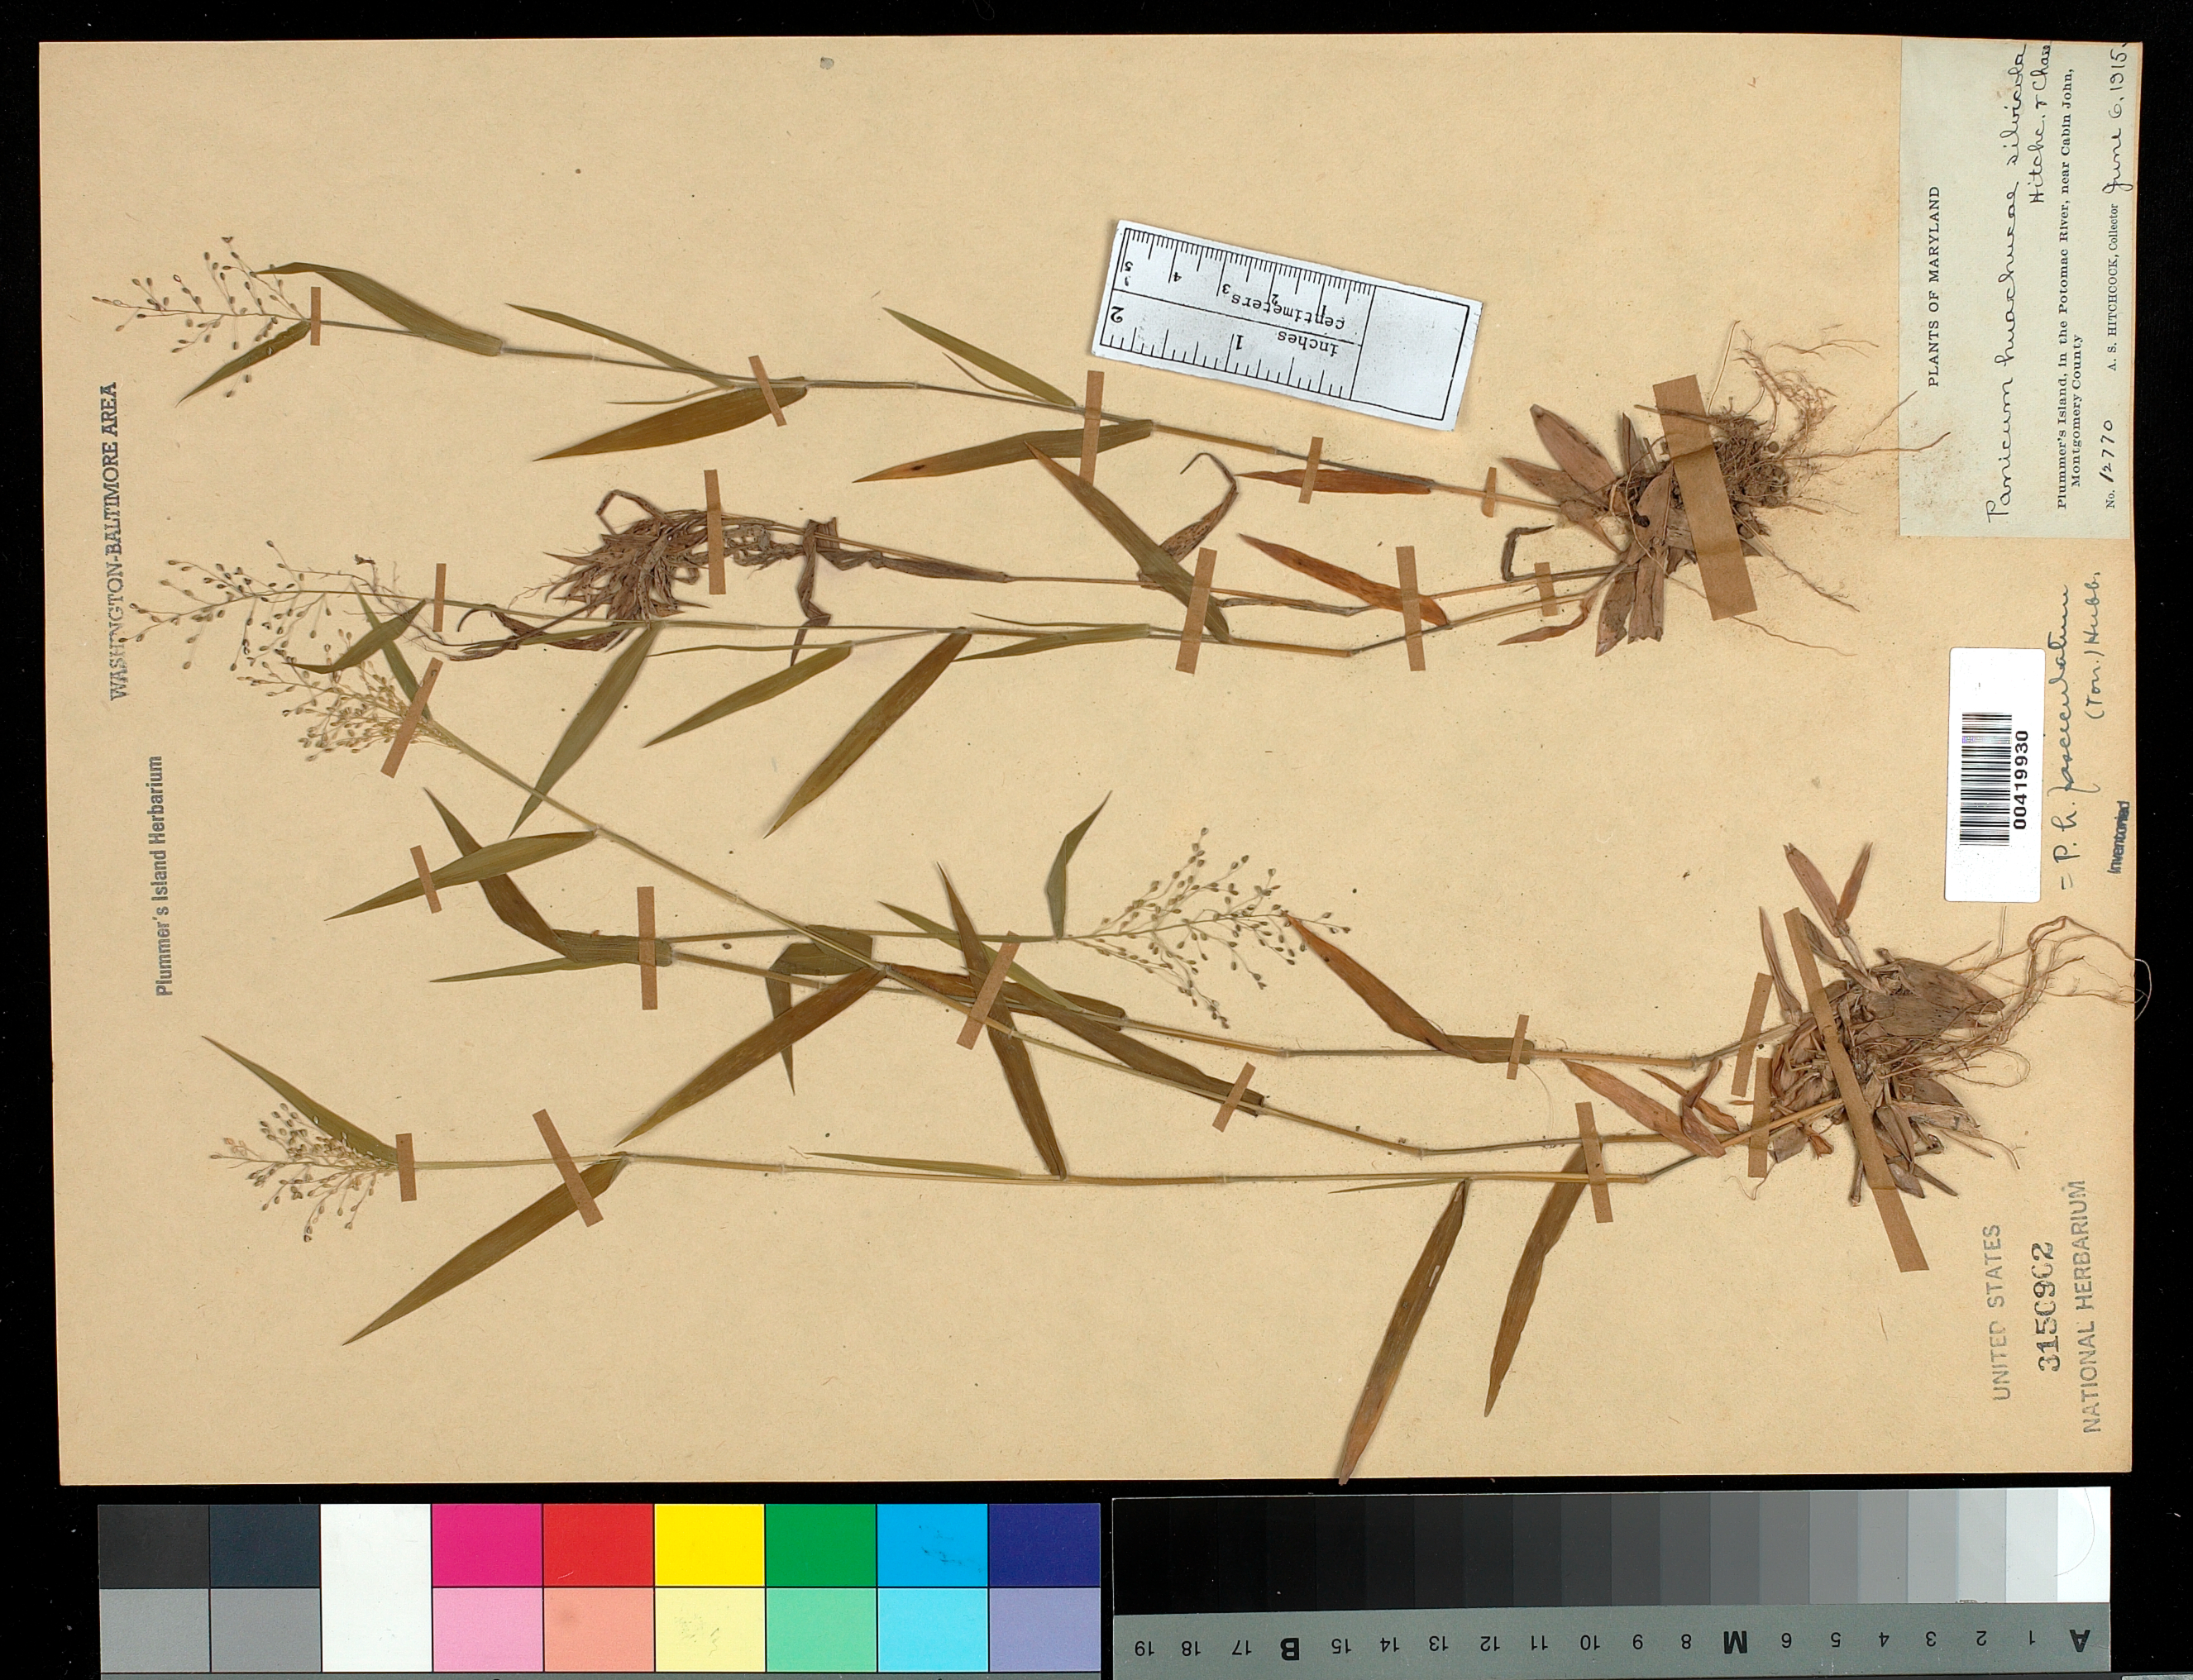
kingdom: Plantae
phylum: Tracheophyta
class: Liliopsida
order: Poales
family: Poaceae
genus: Dichanthelium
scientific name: Dichanthelium acuminatum var. fasciculatum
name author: (Torr.) Freckmann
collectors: A. S. Hitchcock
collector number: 12770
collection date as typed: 06 Jun 1915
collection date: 1915-06-06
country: United States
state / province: Maryland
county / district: Montgomery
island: Plummers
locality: Plummer's Island C. & O. Canal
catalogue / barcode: US 3150902